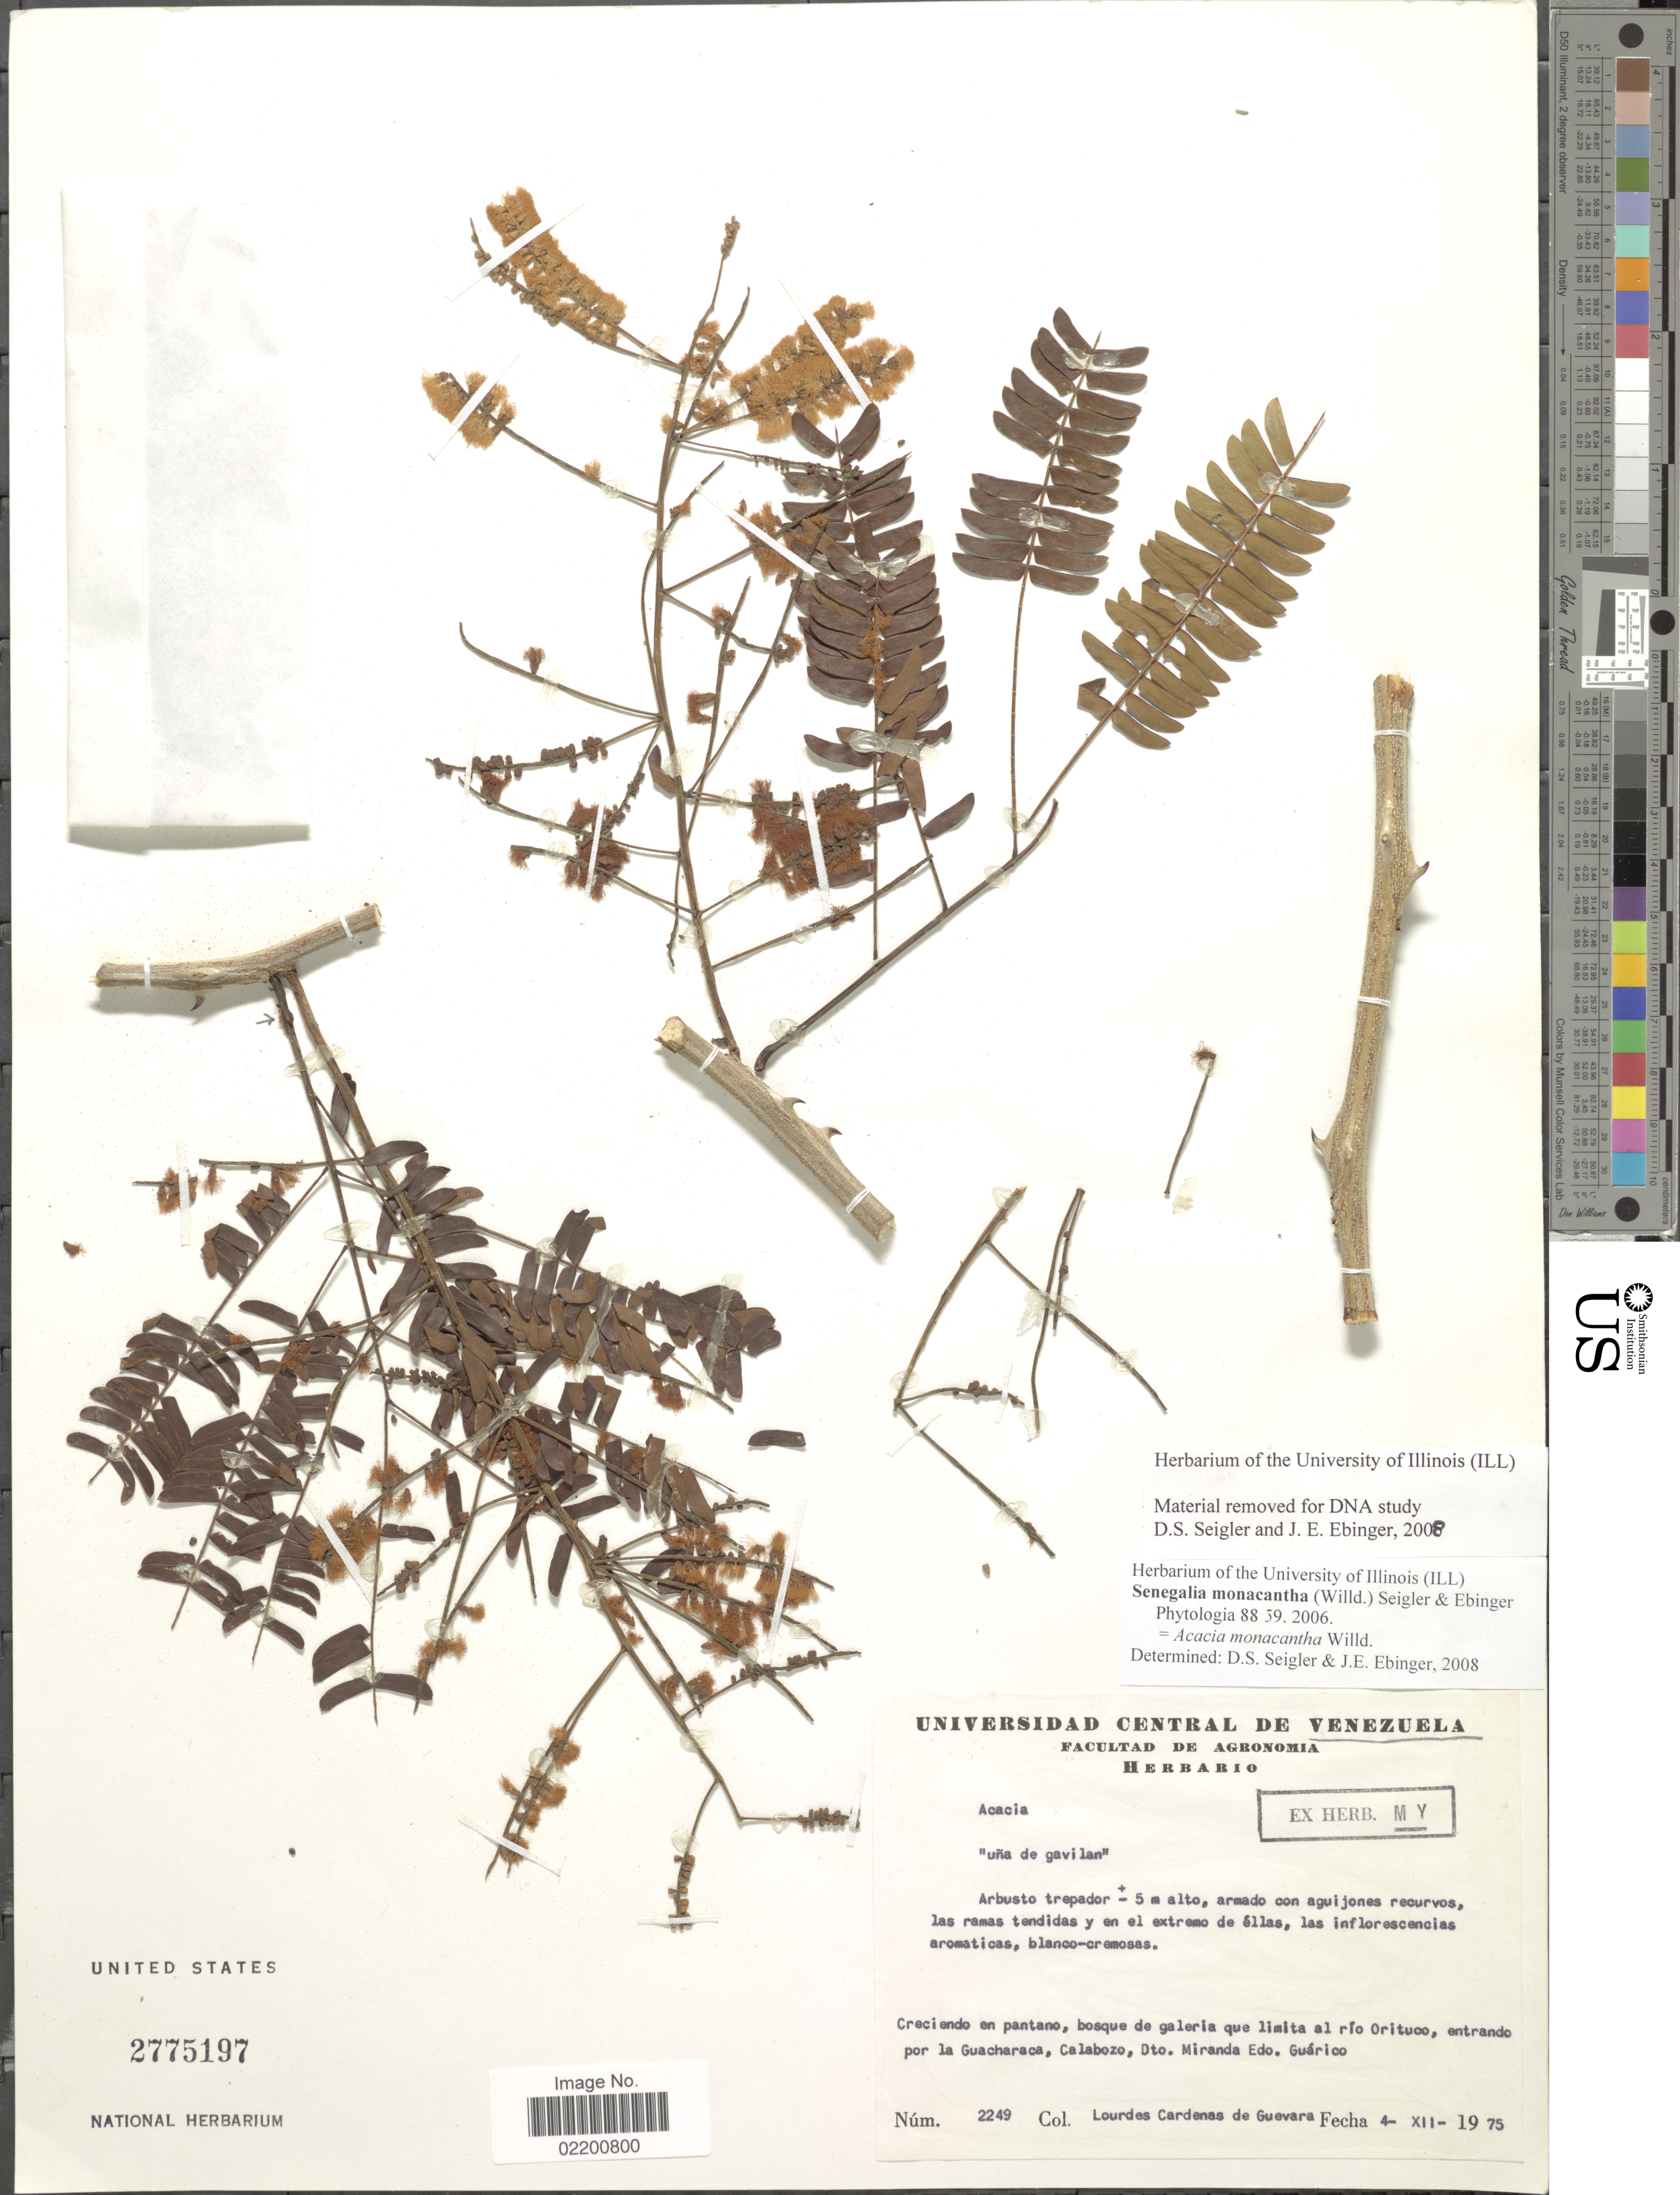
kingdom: Plantae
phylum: Tracheophyta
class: Magnoliopsida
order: Fabales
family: Fabaceae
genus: Senegalia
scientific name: Senegalia monacantha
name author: (Willd.) Bocage & L.P. Queiroz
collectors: L. Cárdenas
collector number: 2249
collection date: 1975-12-04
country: Venezuela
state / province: Guárico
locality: Creciendo en pantano, bosque de galerei que limita al rio Orituoo, entrando por la Guacharaca, Calabozo, Dto. Mirando, Edo. Guarico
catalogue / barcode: US 2775197